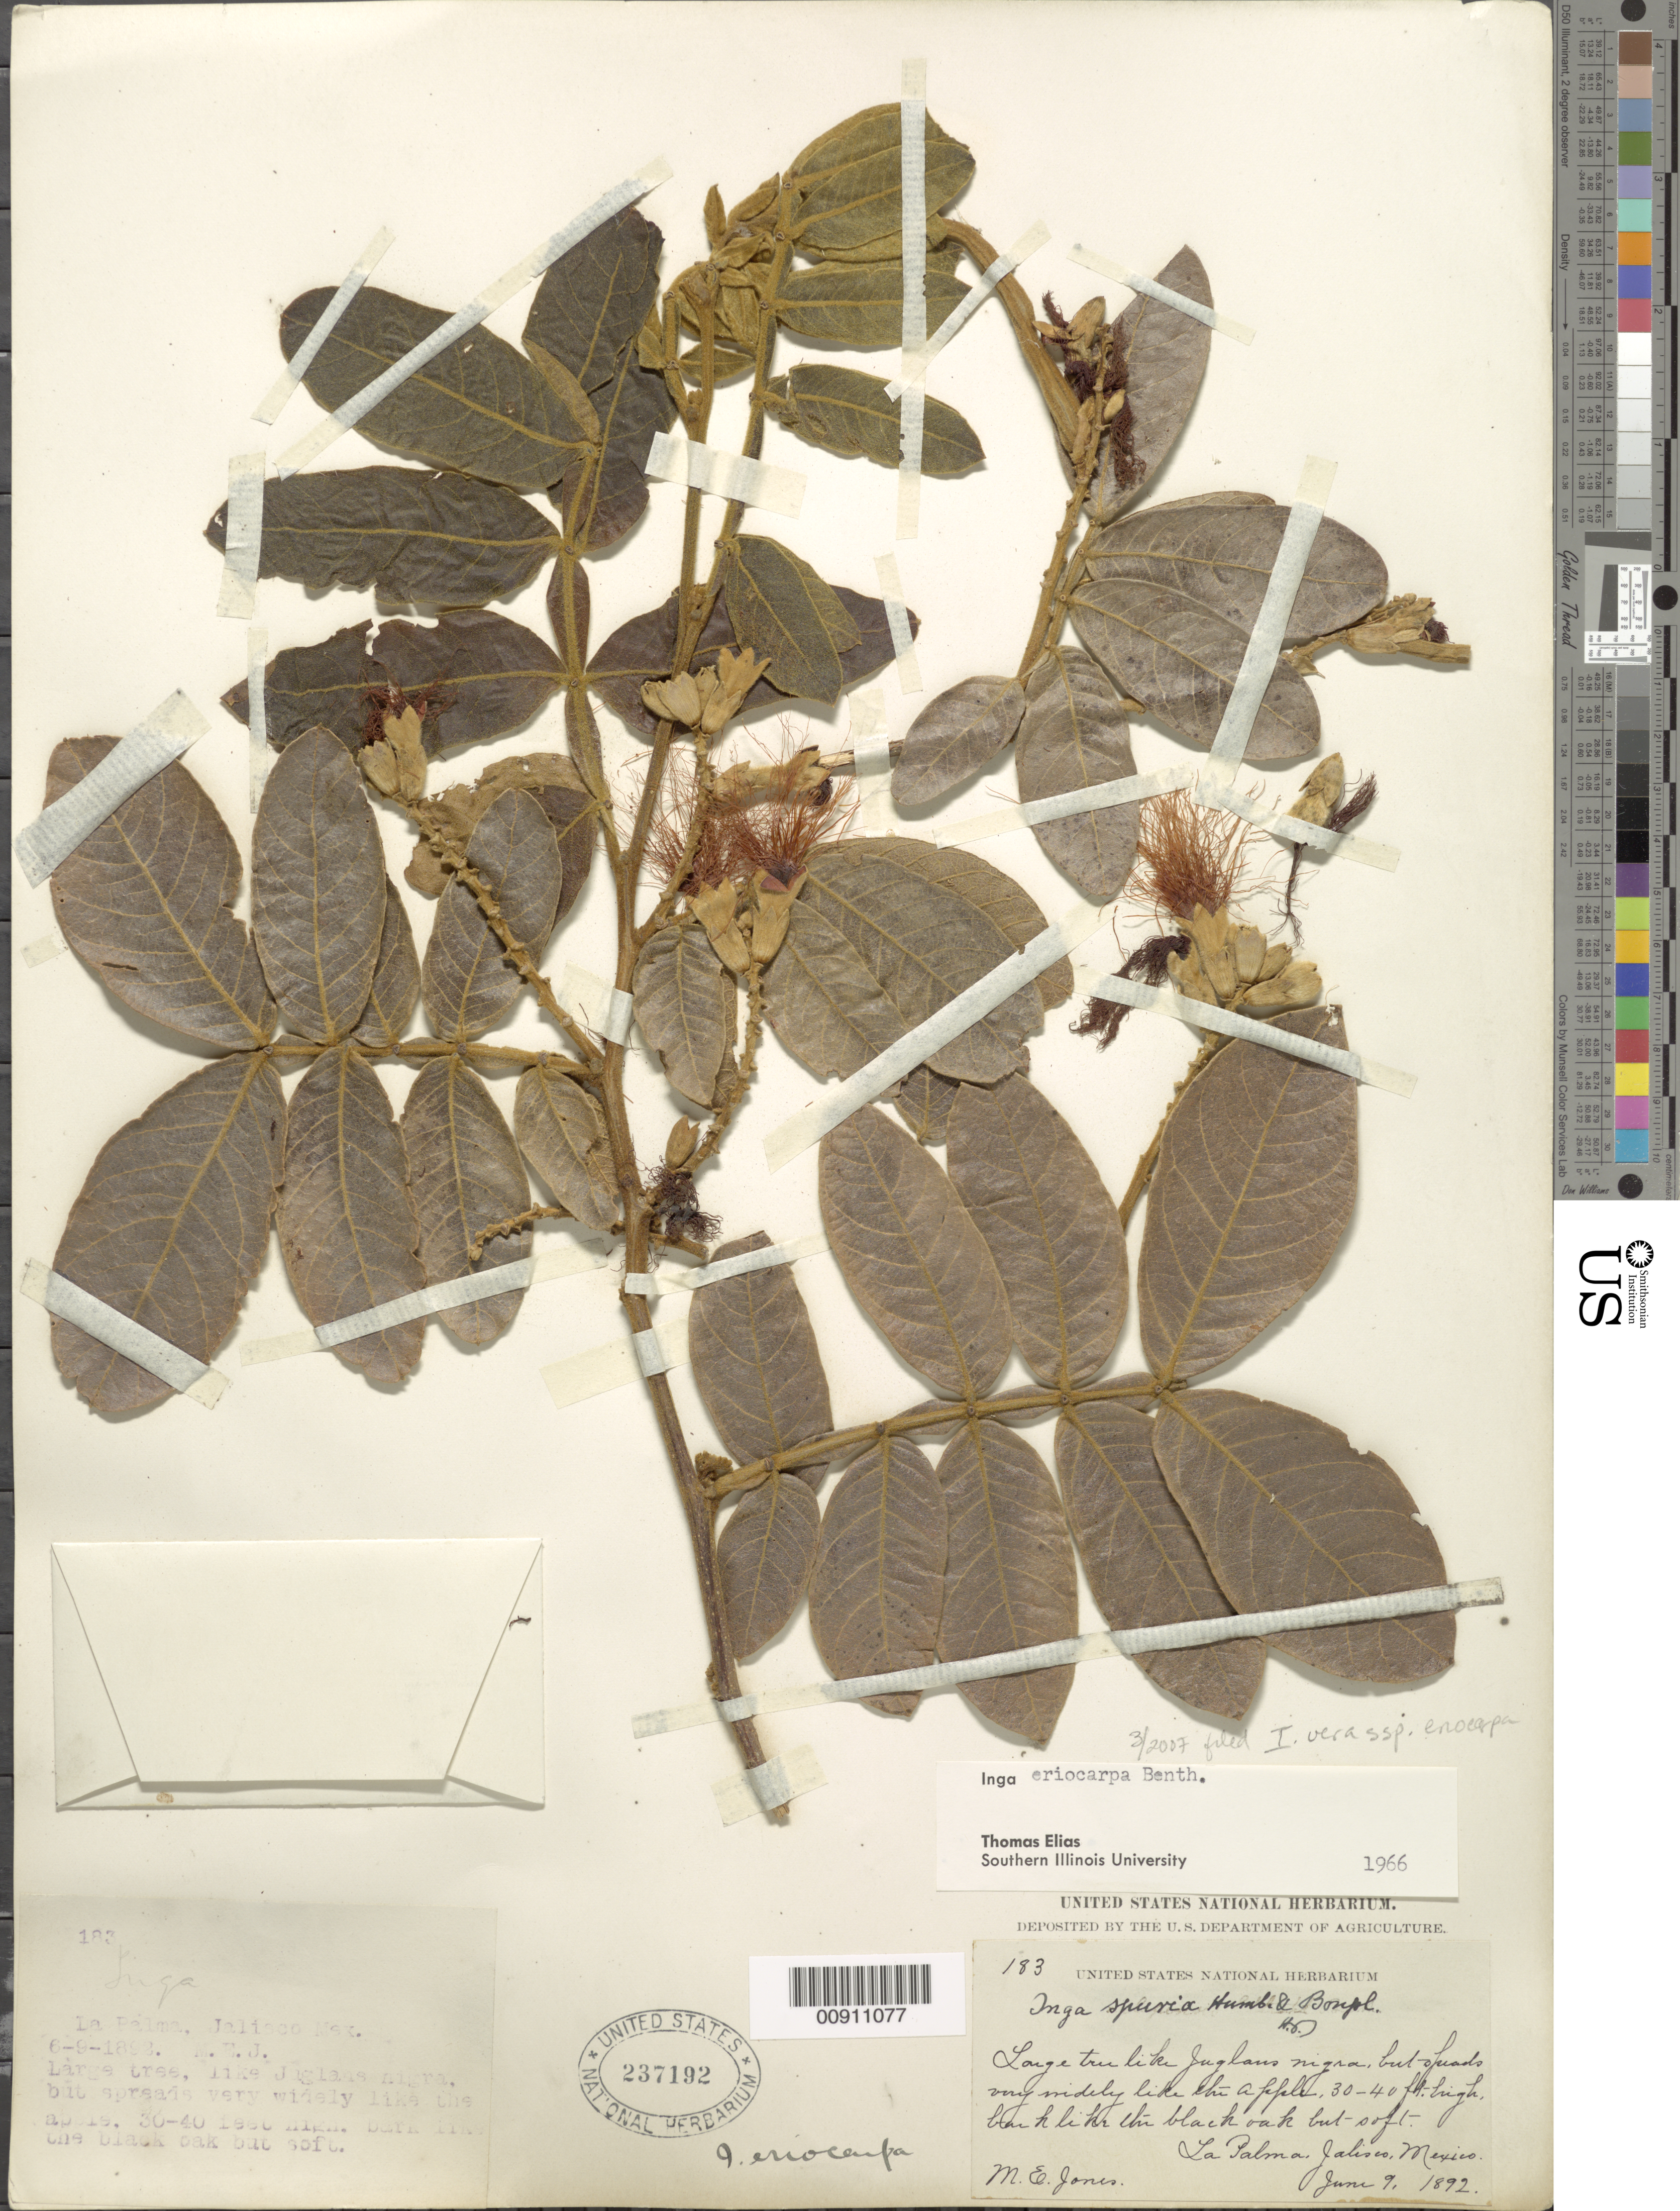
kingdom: Plantae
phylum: Tracheophyta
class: Magnoliopsida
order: Fabales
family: Fabaceae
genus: Inga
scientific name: Inga vera subsp. eriocarpa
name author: (Benth.) J. León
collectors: M. E. Jones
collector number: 183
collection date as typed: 09 Jun 1892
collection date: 1892-06-09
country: Mexico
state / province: Jalisco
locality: La Palma, Jalisco.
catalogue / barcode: US 237192